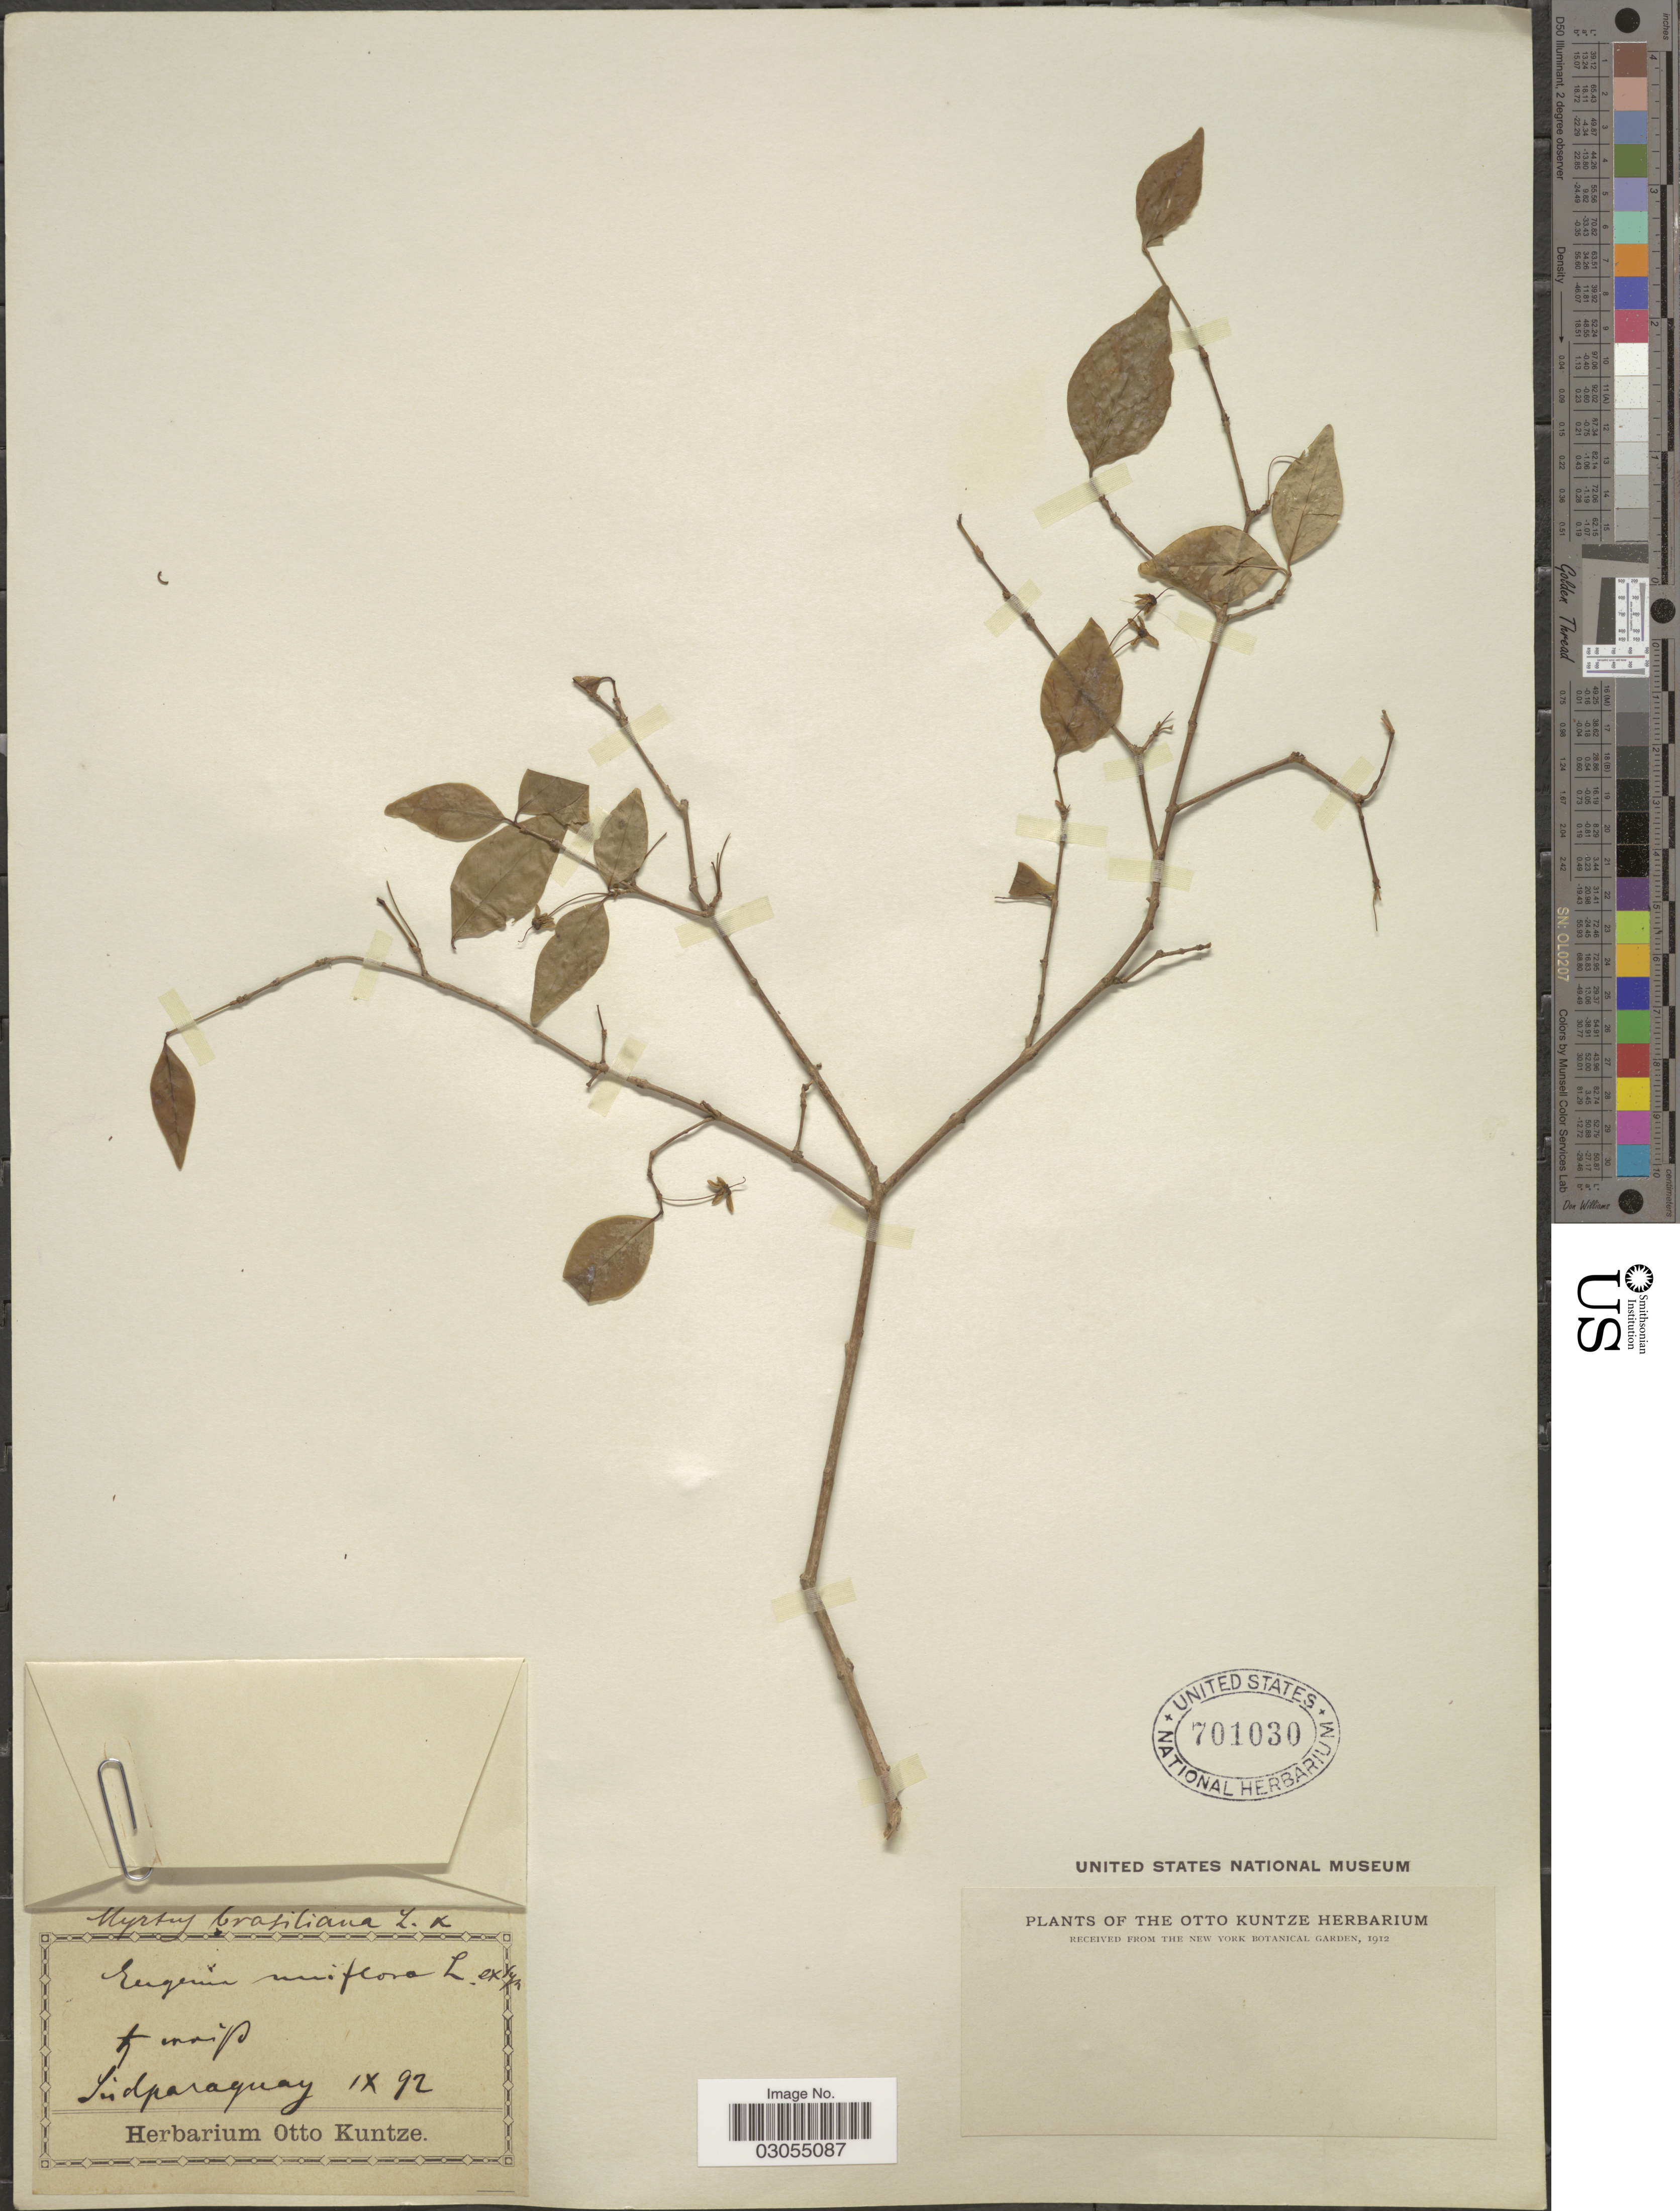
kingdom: Plantae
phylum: Tracheophyta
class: Magnoliopsida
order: Myrtales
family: Myrtaceae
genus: Eugenia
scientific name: Eugenia uniflora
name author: L.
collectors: C.E.O. Kuntze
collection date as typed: Transcribed d/m/y: /9/92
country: Paraguay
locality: Sud Paraguay.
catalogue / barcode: US 701030